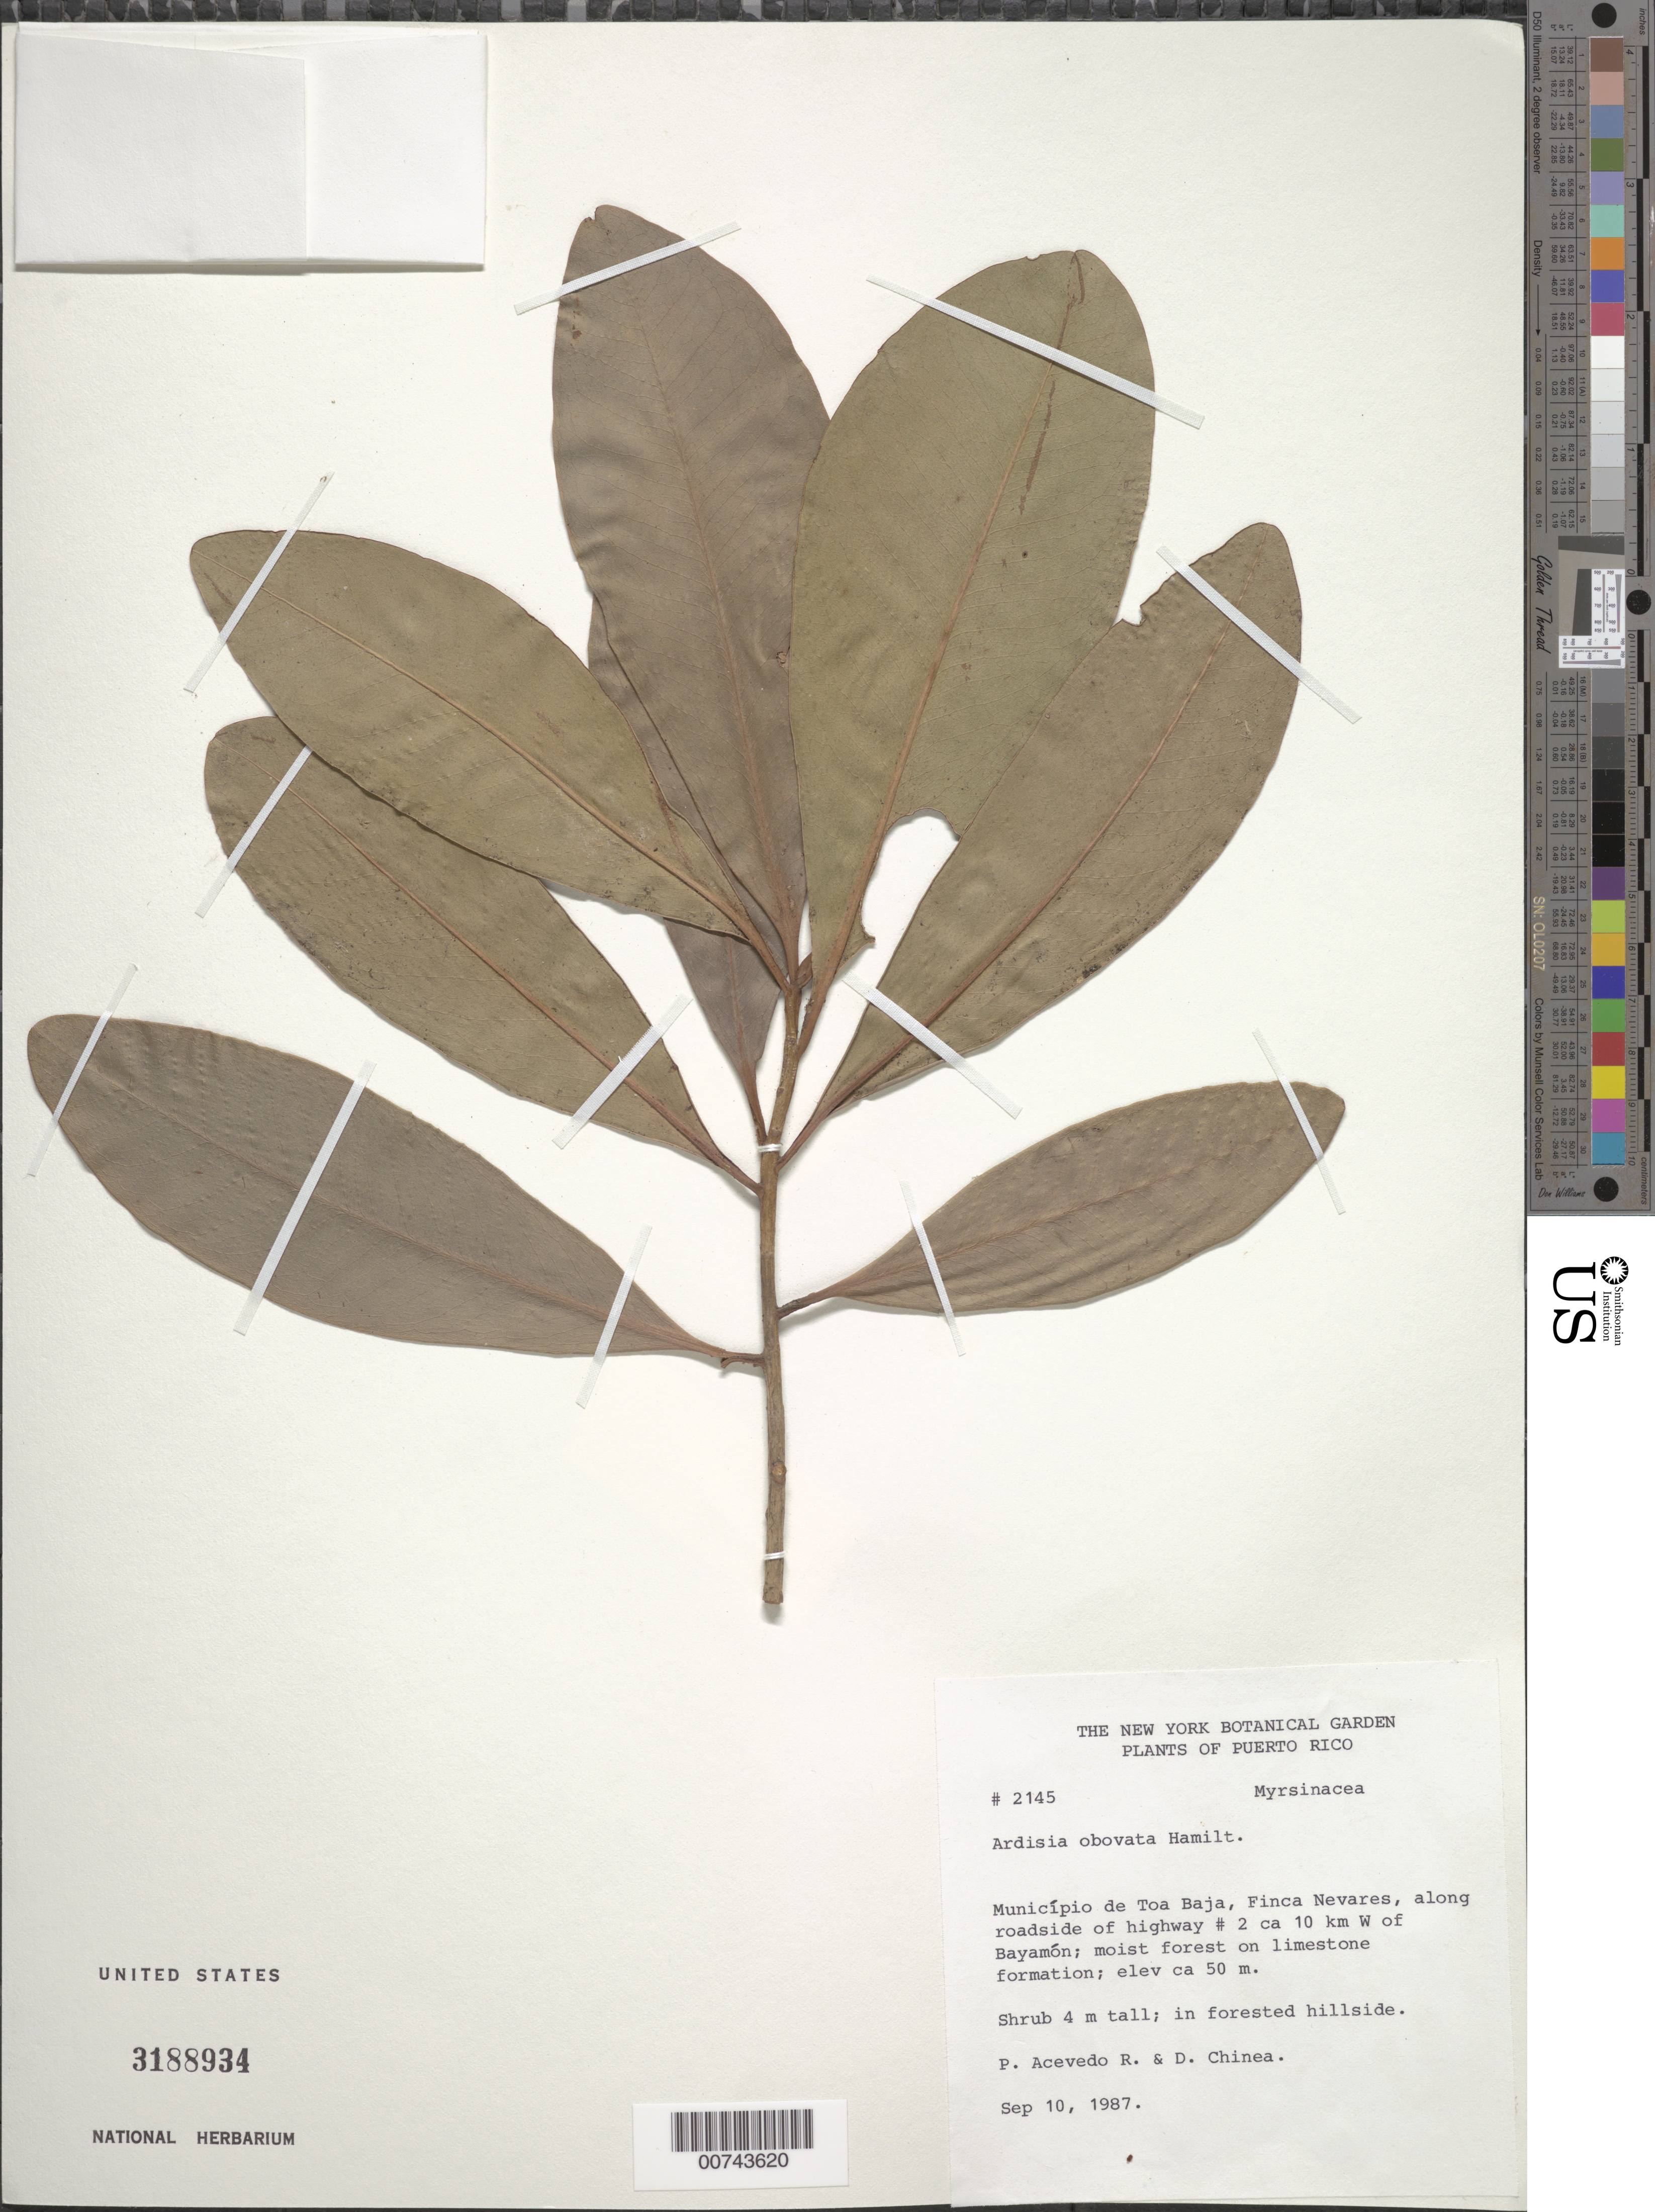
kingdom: Plantae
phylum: Tracheophyta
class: Magnoliopsida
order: Ericales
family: Primulaceae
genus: Ardisia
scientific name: Ardisia obovata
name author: Desv. ex Ham.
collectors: P. Acevedo-Rodr. & D. Chinea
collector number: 2145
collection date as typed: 10 Sep 1987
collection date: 1987-09-10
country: Puerto Rico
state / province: Toa Baja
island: Puerto Rico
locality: Toa Baja, Finca Nevares al lado de Carretera #2, in salida de Bajamon hacia Dorado.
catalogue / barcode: US 3188934